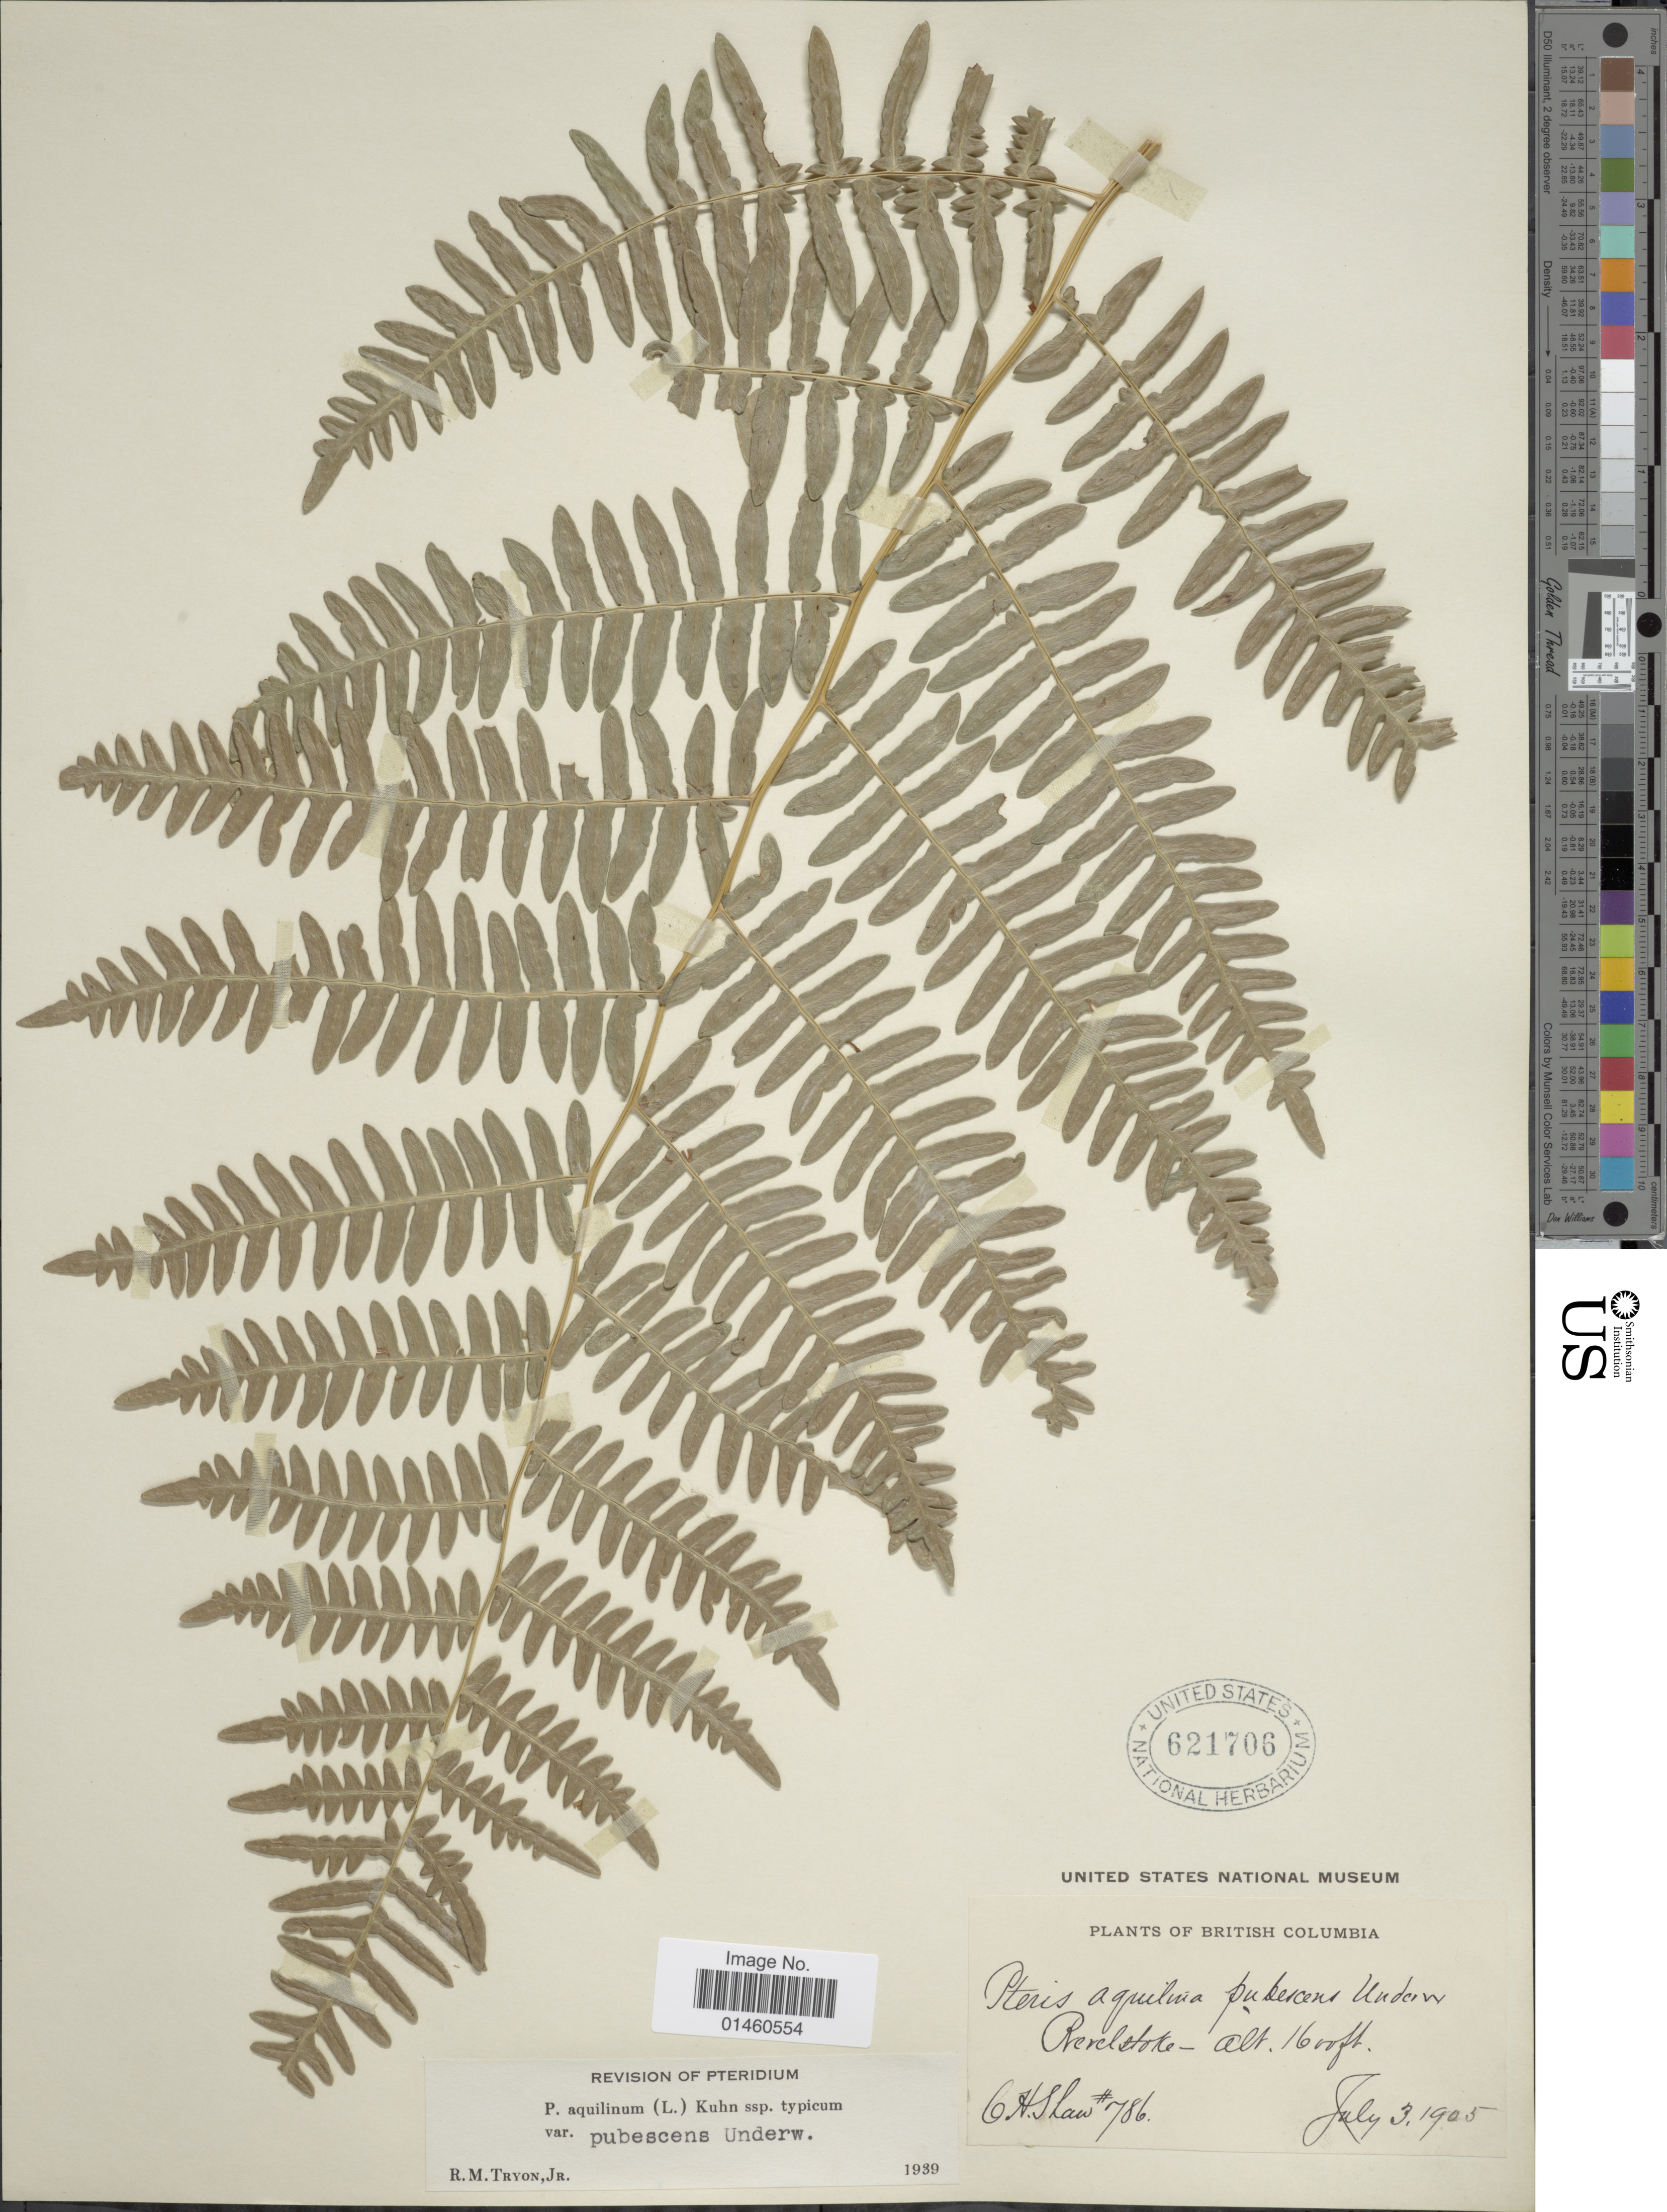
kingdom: Plantae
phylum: Tracheophyta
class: Polypodiopsida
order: Polypodiales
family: Dennstaedtiaceae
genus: Pteridium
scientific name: Pteridium pubescens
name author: (Underw.) Christenh.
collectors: C. H. Shaw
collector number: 786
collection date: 1905-07-03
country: Canada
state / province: British Columbia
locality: Revelstoke.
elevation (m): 488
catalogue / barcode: US 621706